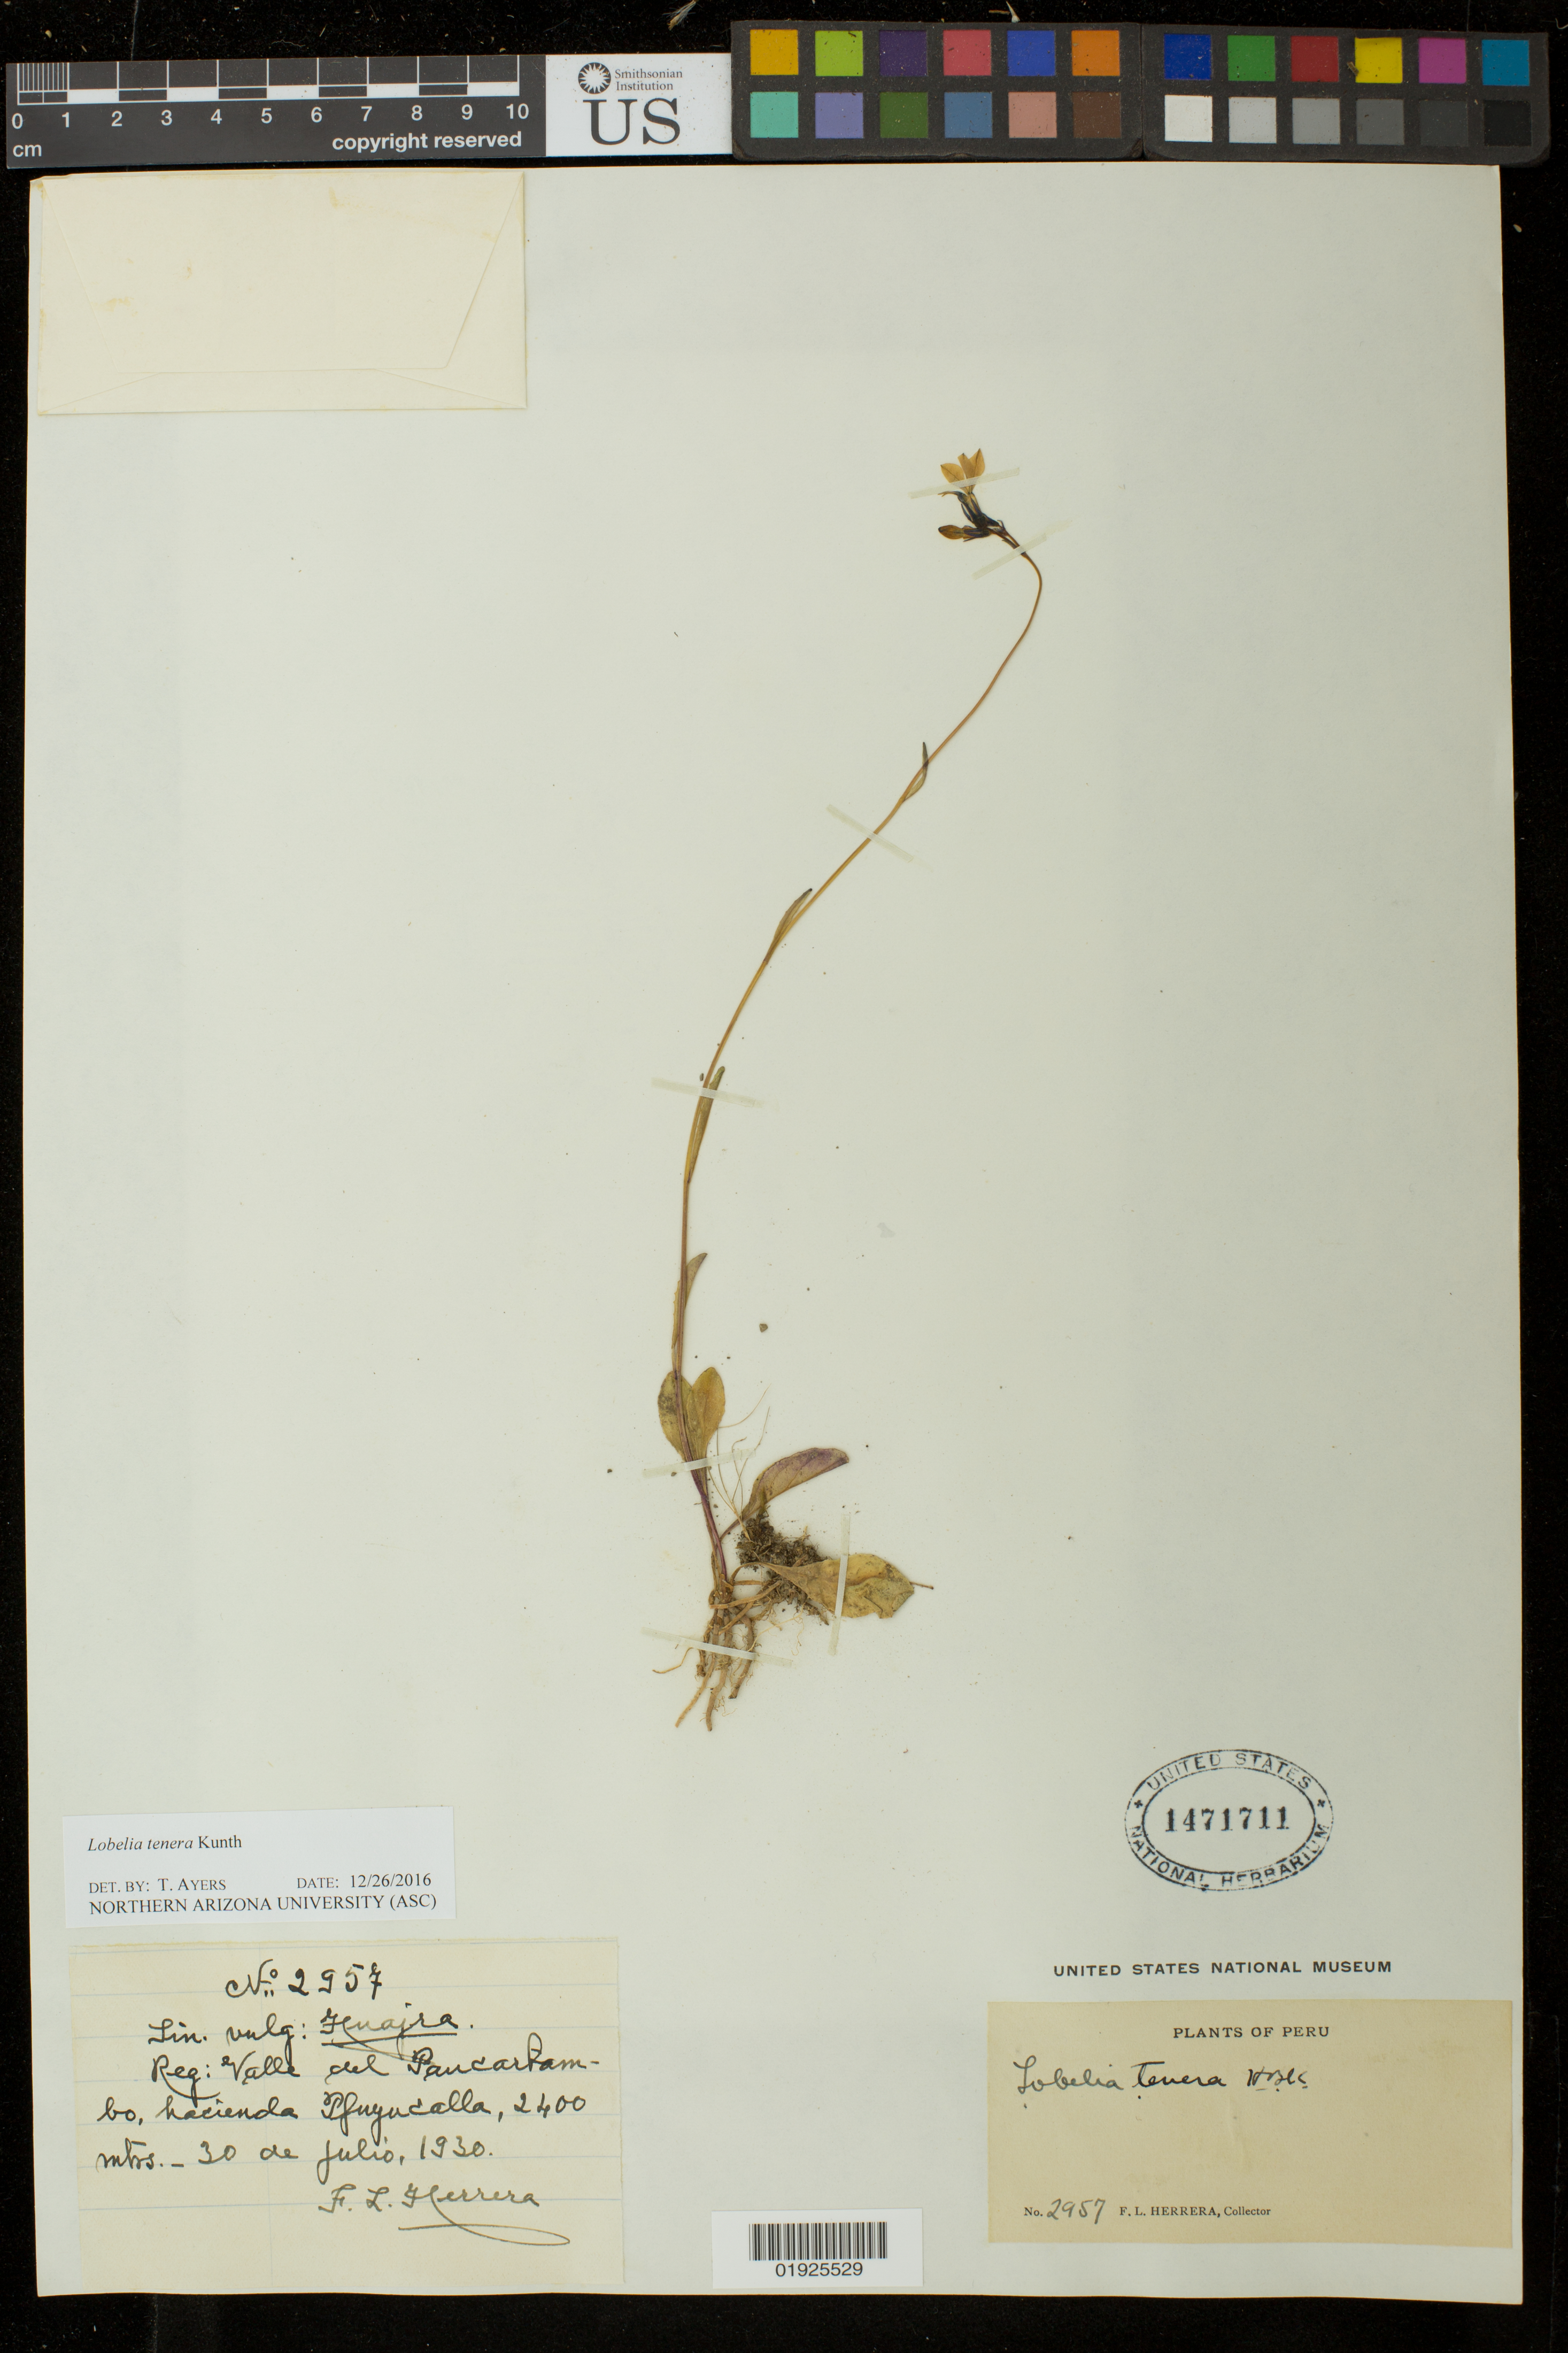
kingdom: Plantae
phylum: Tracheophyta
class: Magnoliopsida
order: Asterales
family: Campanulaceae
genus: Lobelia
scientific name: Lobelia tenera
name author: Kunth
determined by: Ayers, Tina J.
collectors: F. L. Herrera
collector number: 2957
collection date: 1930-07-30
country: Peru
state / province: Cusco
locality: Valle del Paucartambo, hacienda Pfuyucalla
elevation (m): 2400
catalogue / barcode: US 1471711